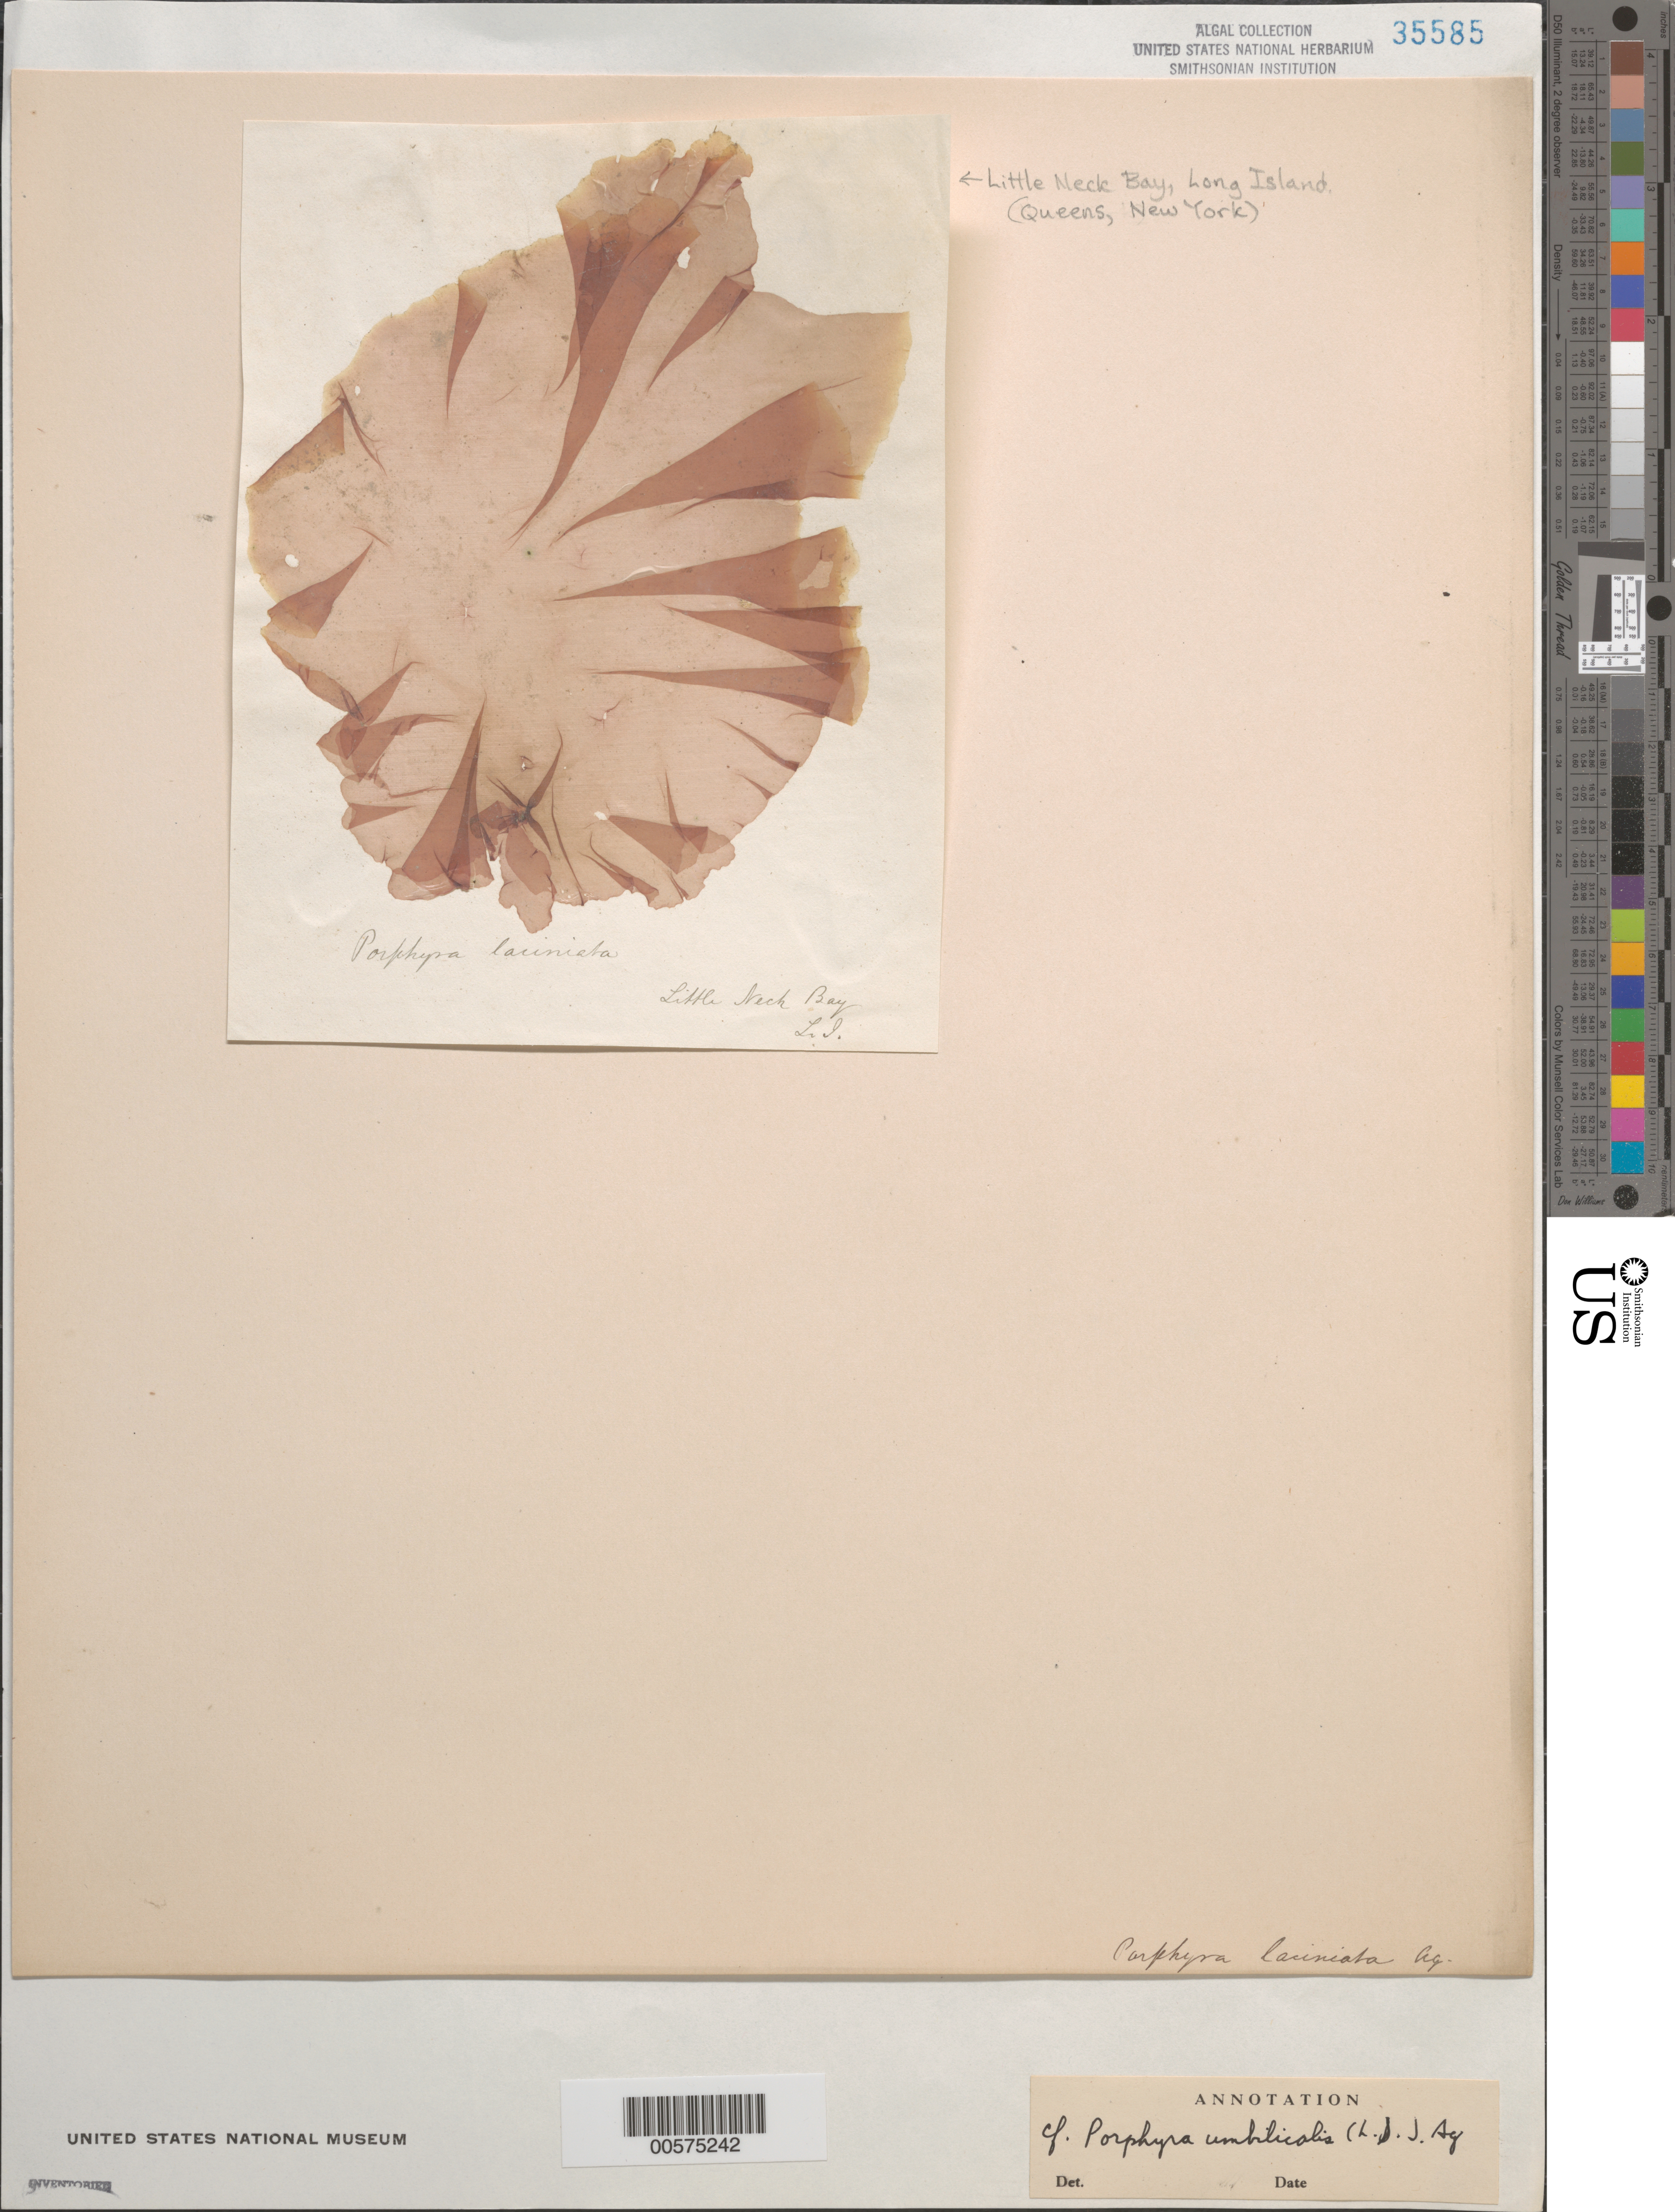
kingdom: Plantae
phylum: Rhodophyta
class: Bangiophyceae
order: Bangiales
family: Bangiaceae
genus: Porphyra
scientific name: Porphyra umbilicalis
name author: Kütz.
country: United States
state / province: New York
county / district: Queens County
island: Long Island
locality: Little Neck Bay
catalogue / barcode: US 35585